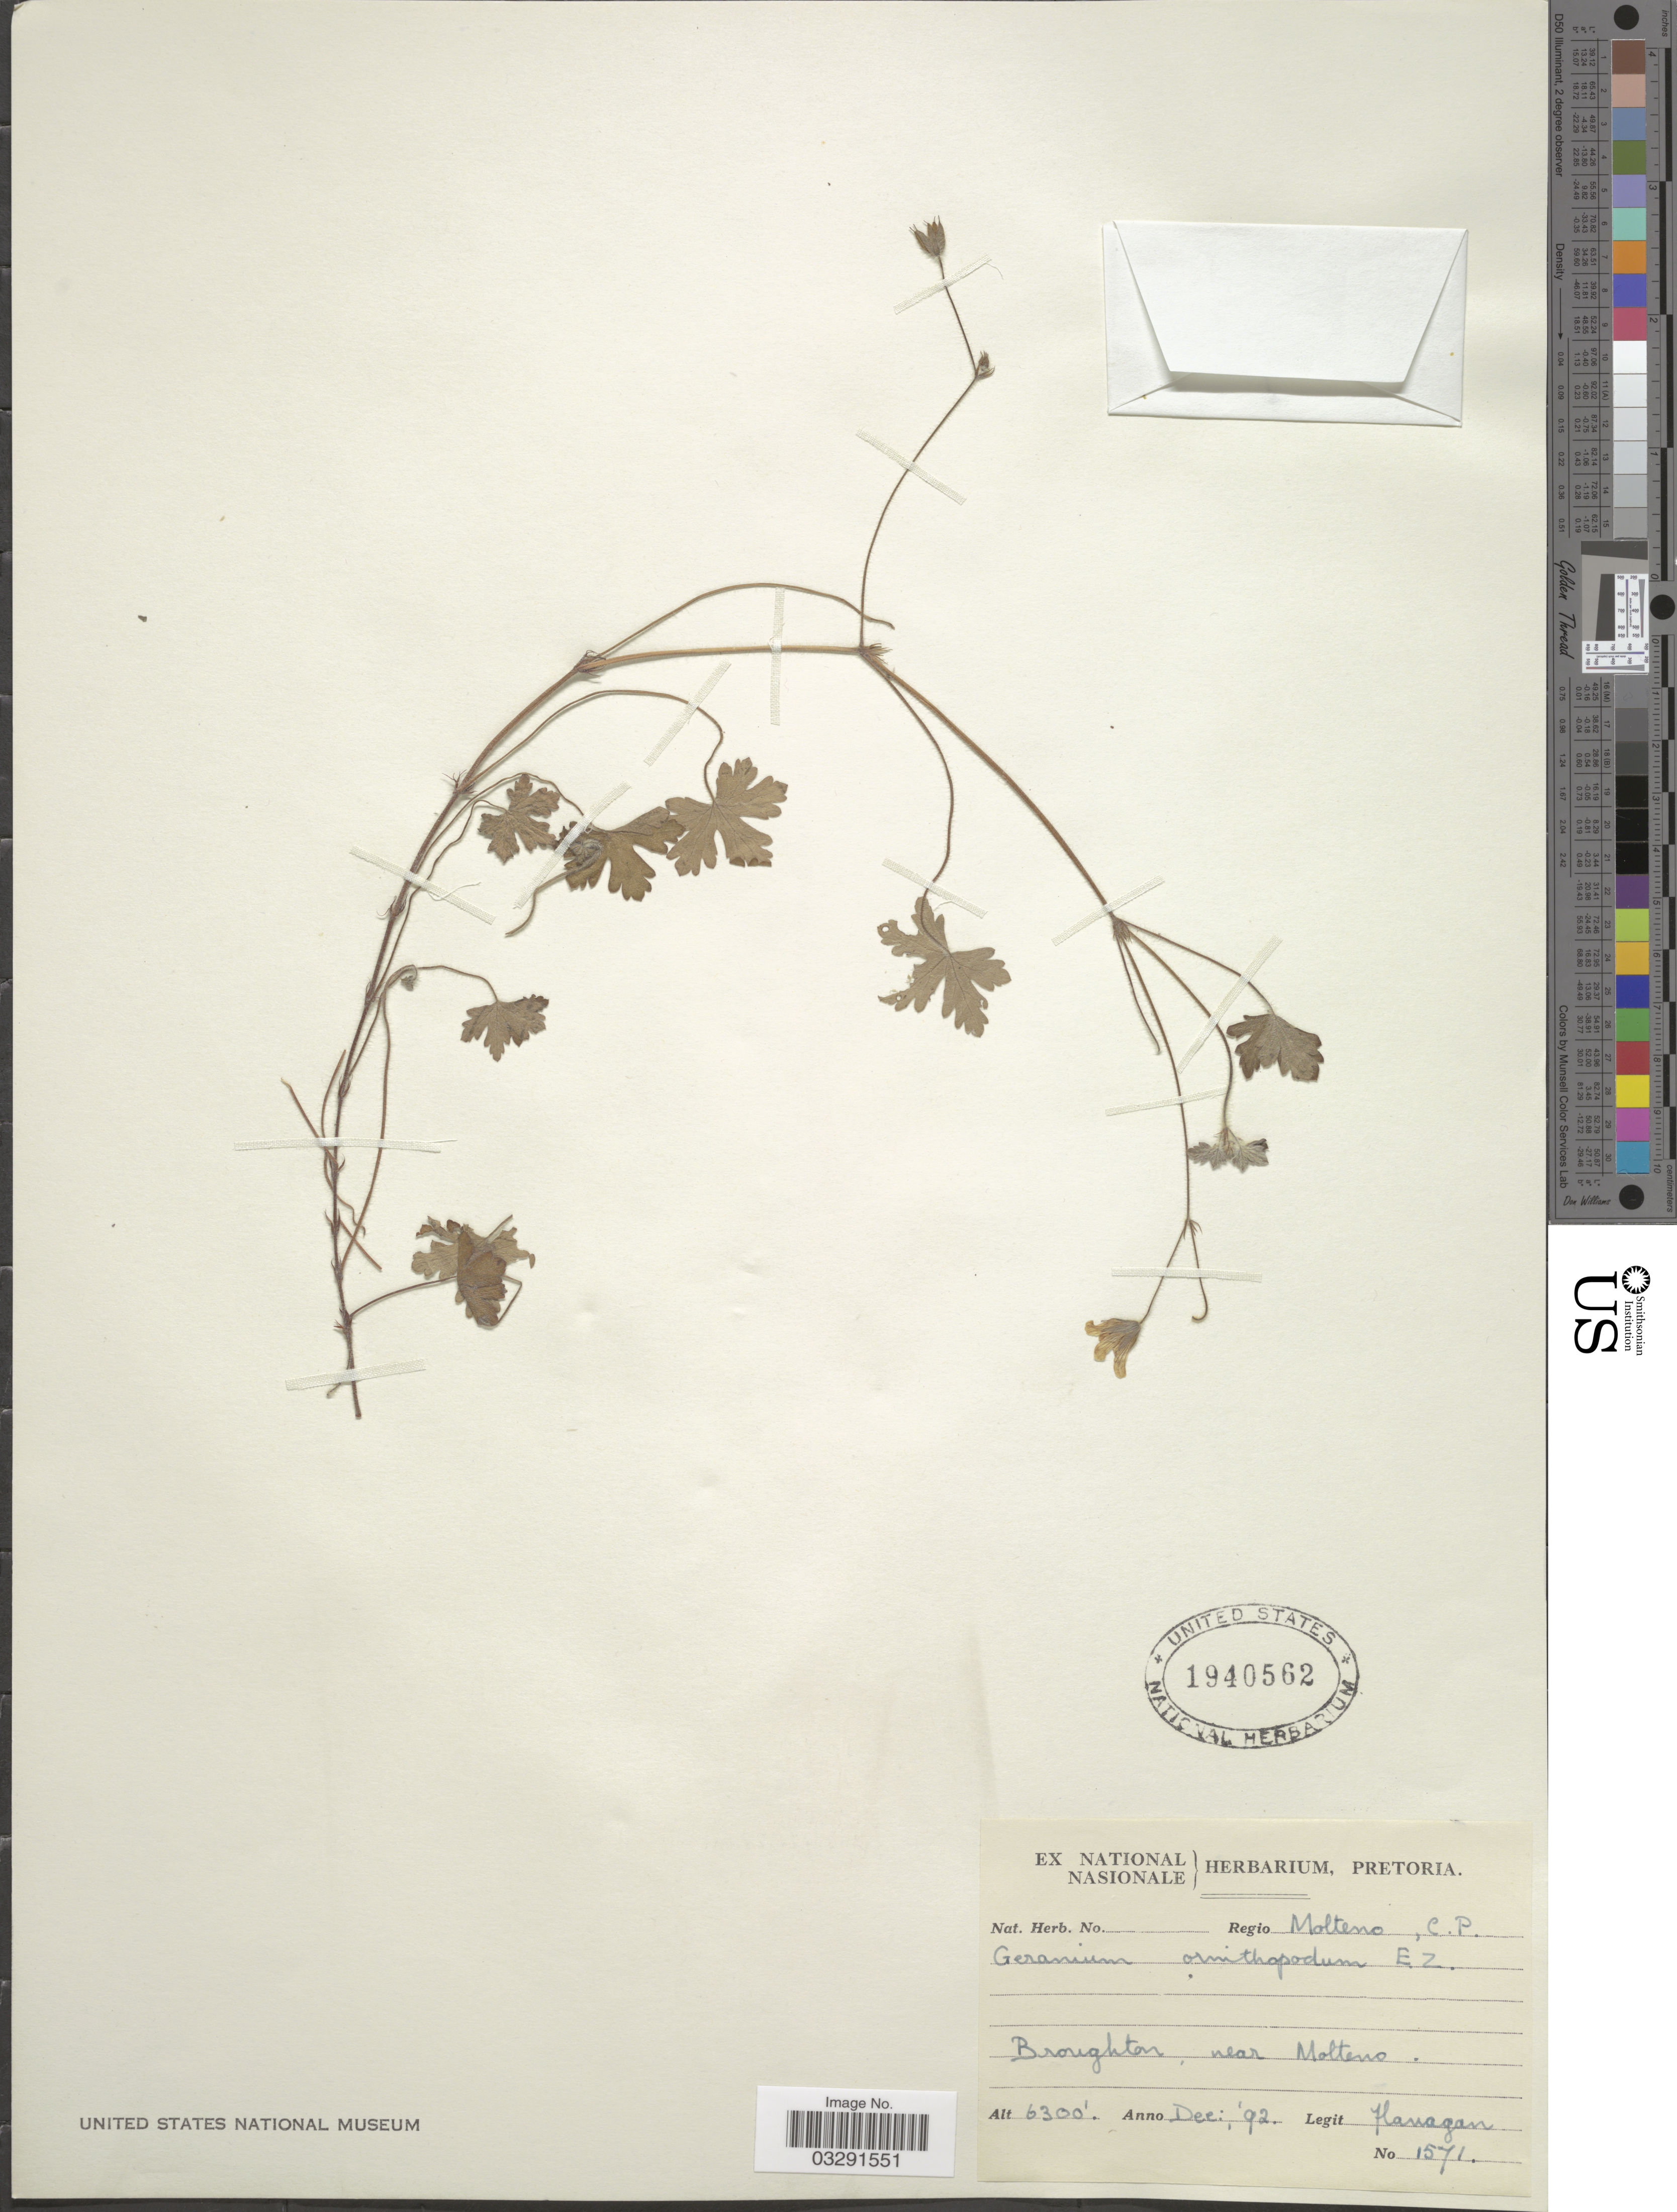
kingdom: Plantae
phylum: Tracheophyta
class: Magnoliopsida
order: Geraniales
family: Geraniaceae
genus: Geranium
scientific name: Geranium wakkerstroomianum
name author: R. Knuth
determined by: Aedo, C.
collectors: Hanagan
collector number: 1571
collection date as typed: Transcribed d/m/y: /12/92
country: South Africa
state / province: Eastern Cape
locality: Regio Molteno, C. P. Broughton, near Molteno.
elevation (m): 1920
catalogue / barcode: US 1940562